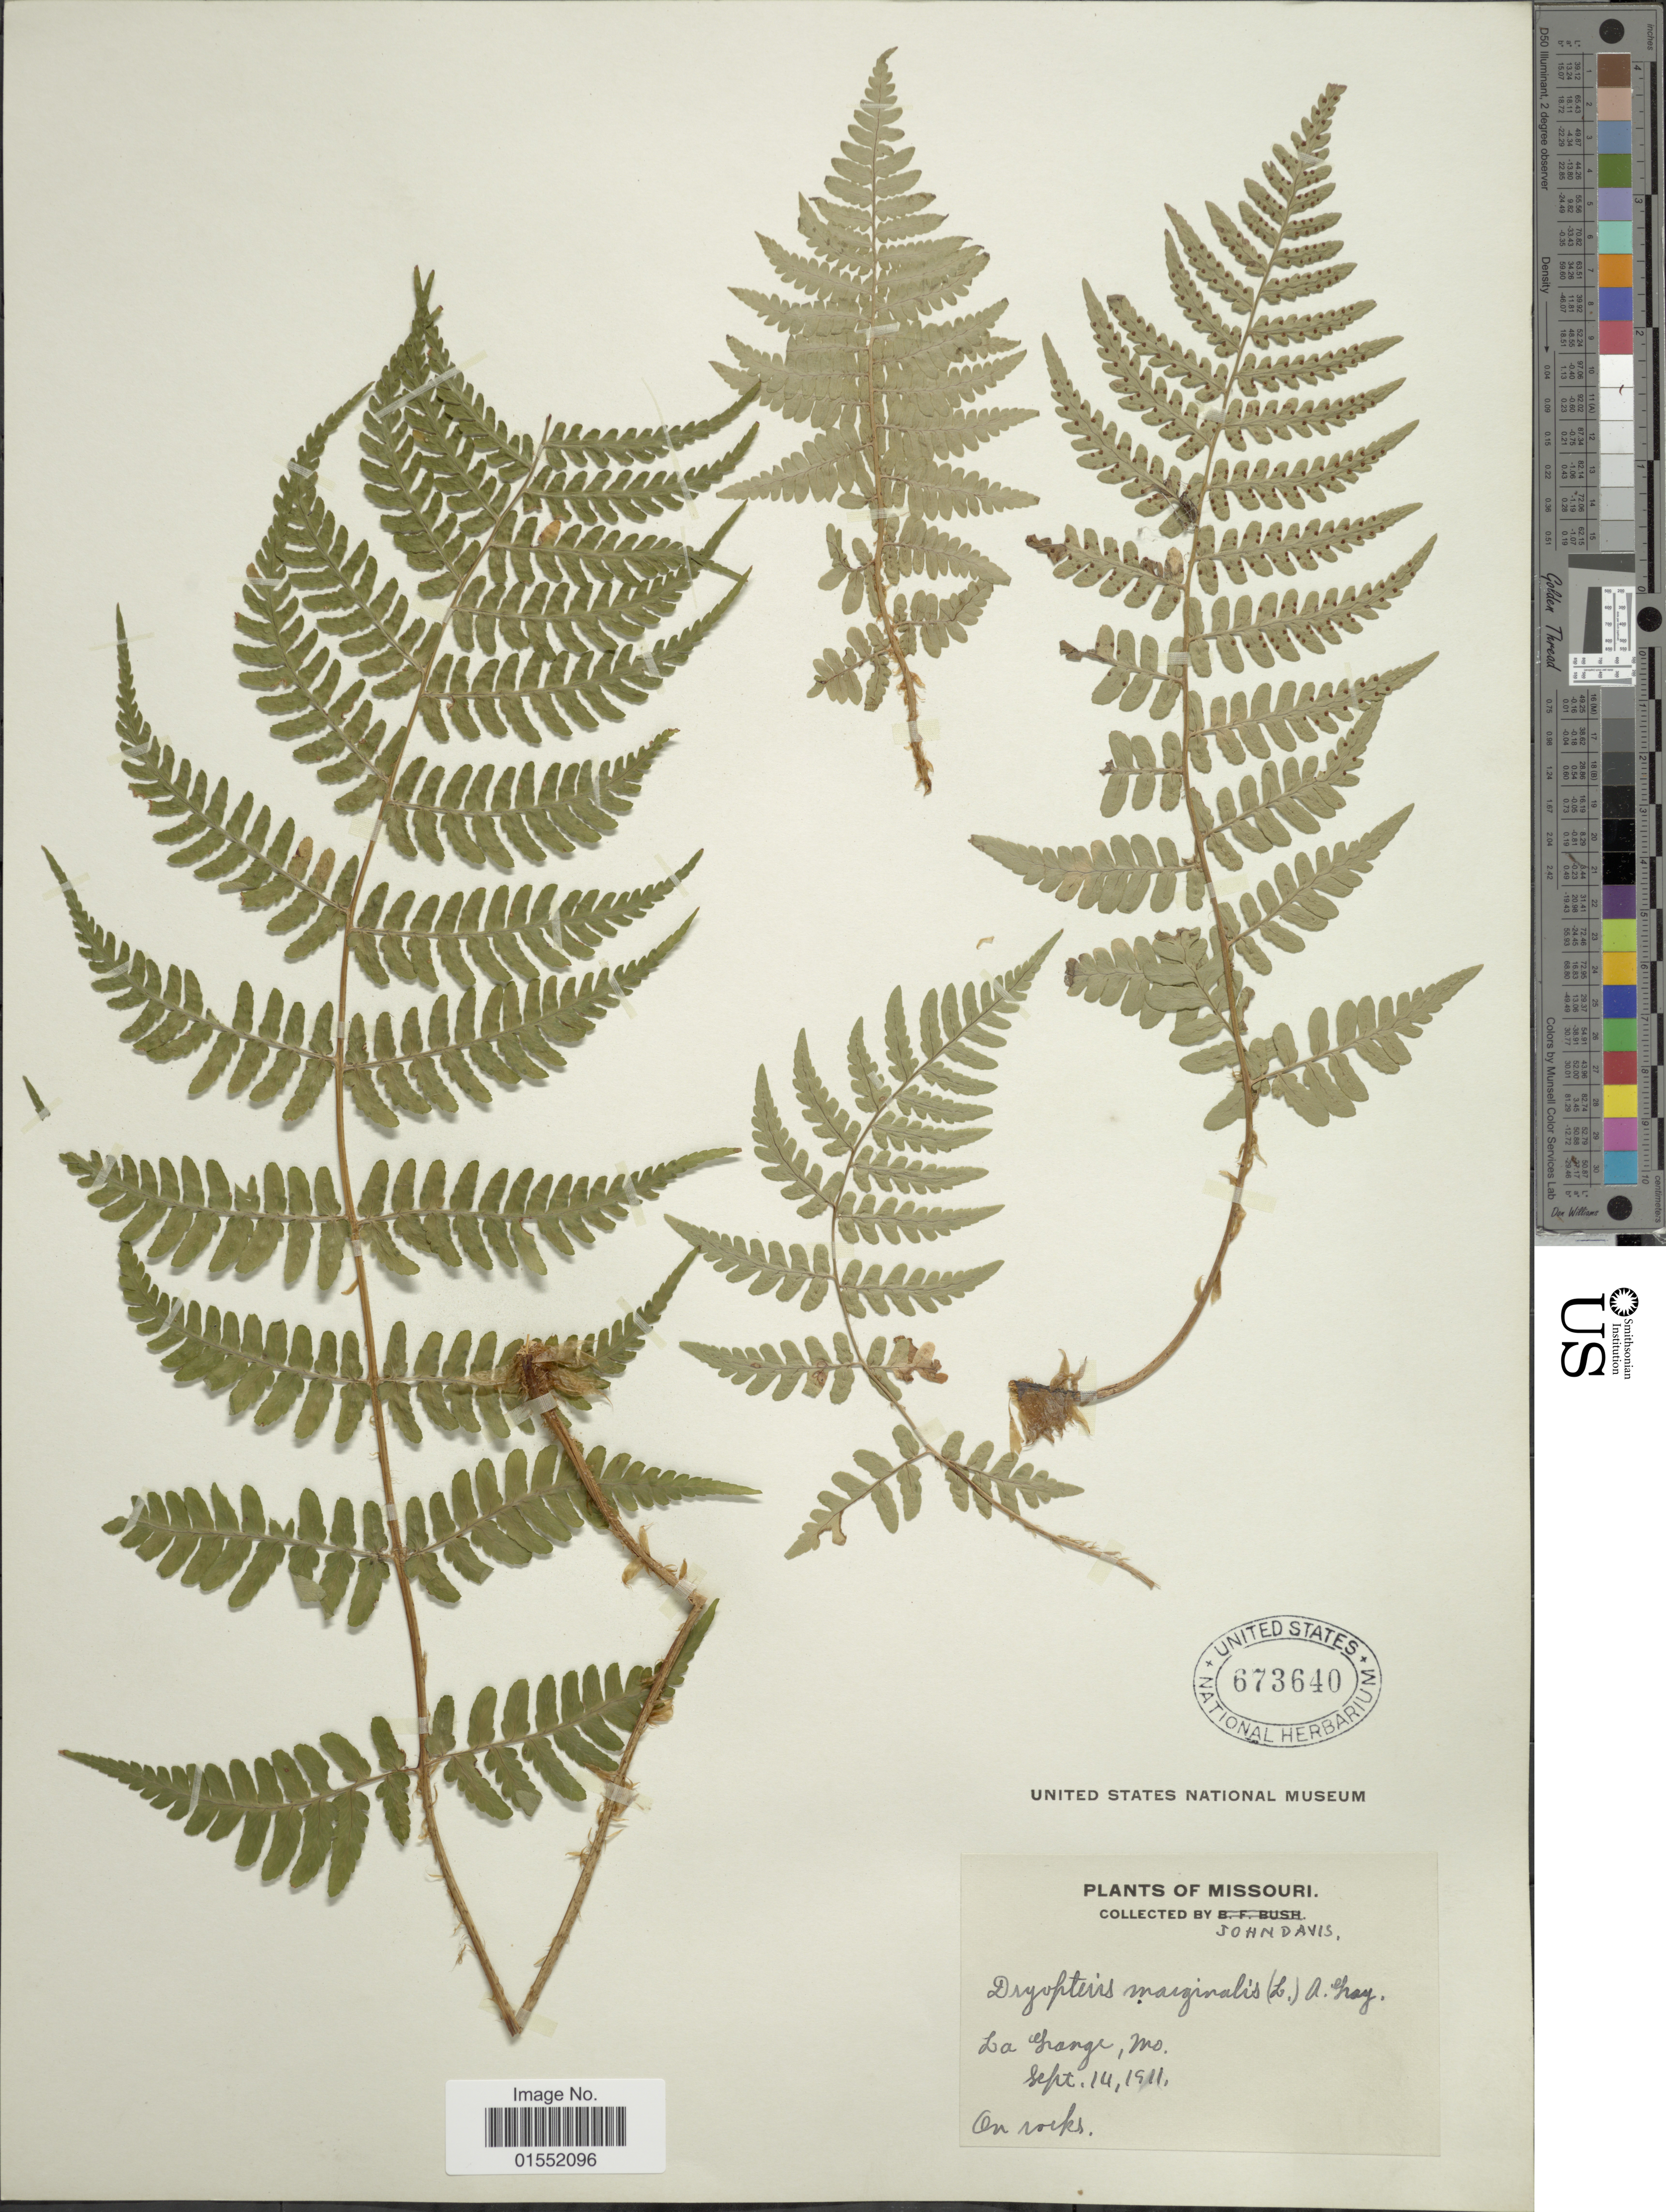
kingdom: Plantae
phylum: Tracheophyta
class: Polypodiopsida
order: Polypodiales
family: Dryopteridaceae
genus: Dryopteris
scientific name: Dryopteris marginalis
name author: (L.) A. Gray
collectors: J. Davis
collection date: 1911-09-14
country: United States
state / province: Missouri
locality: La Grange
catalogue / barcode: US 673640